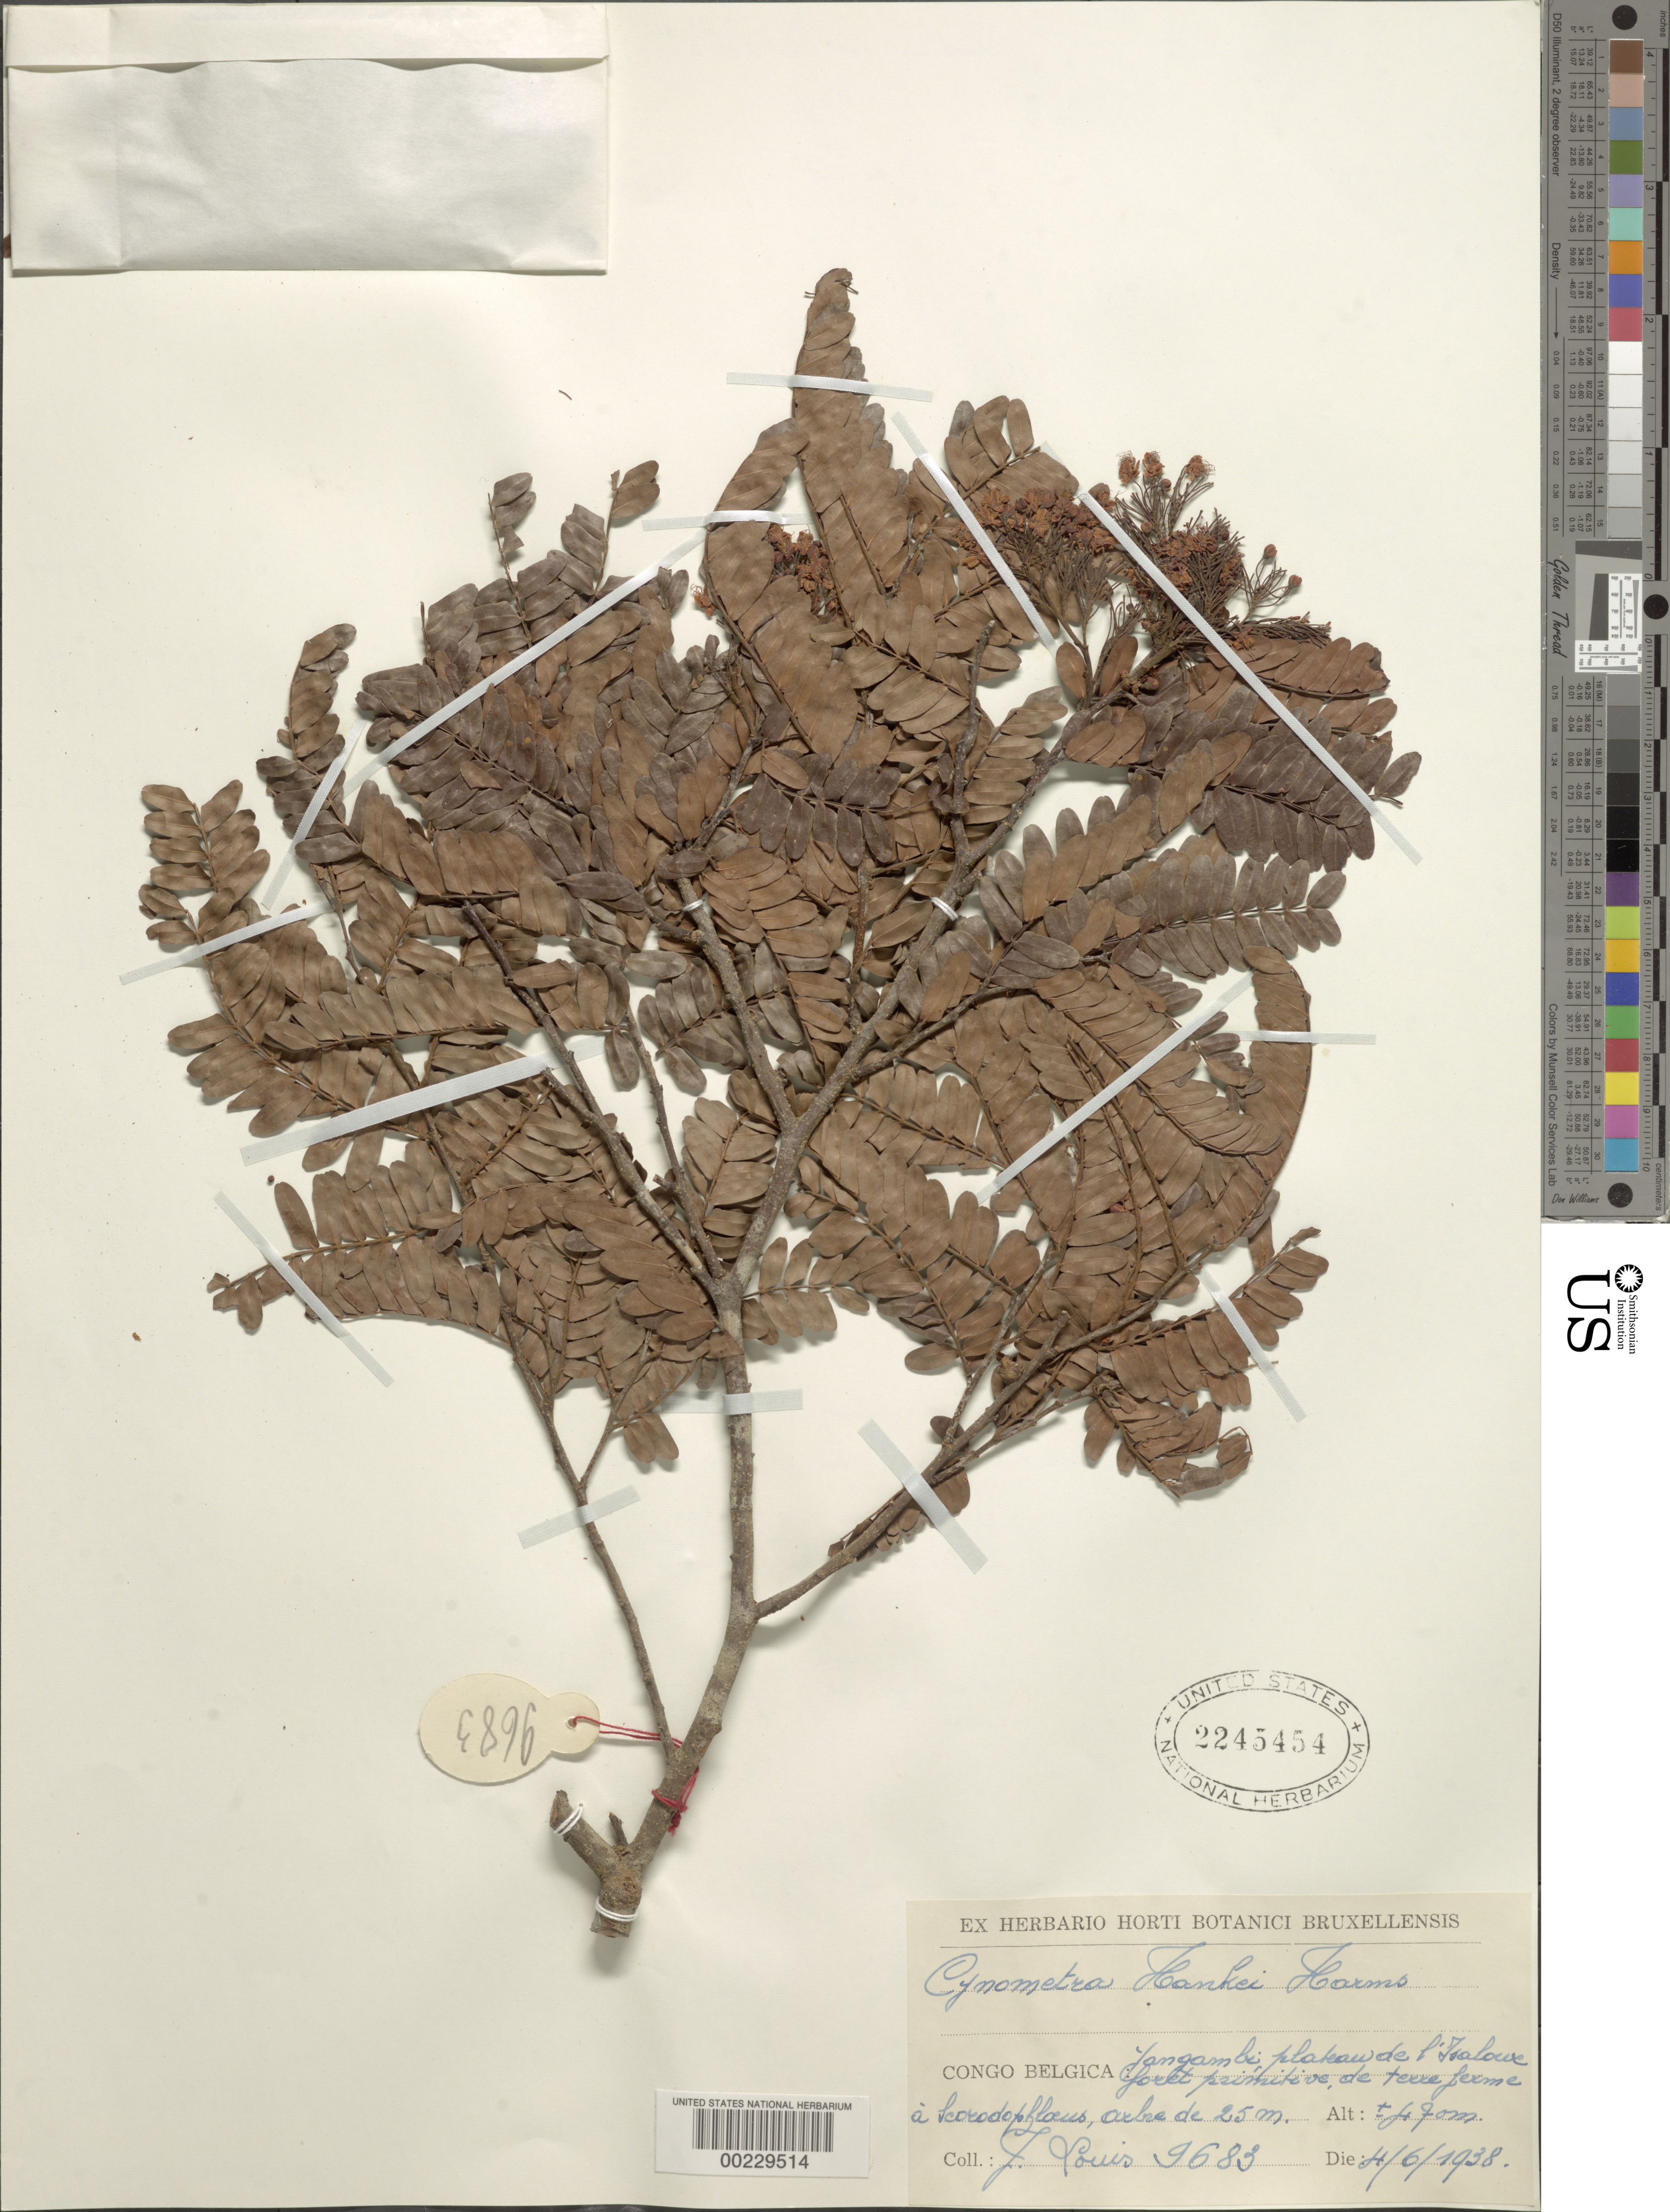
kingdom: Plantae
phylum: Tracheophyta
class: Magnoliopsida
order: Fabales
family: Fabaceae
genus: Cynometra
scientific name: Cynometra hankei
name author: Harms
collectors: J. Louis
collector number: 9683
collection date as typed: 04 Jun 1938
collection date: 1938-06-04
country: Congo, Democratic Republic of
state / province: Tshopo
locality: Yangambi plateau of l'isalowe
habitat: Primitive forest of terra firme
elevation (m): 470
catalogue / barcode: US 2245454